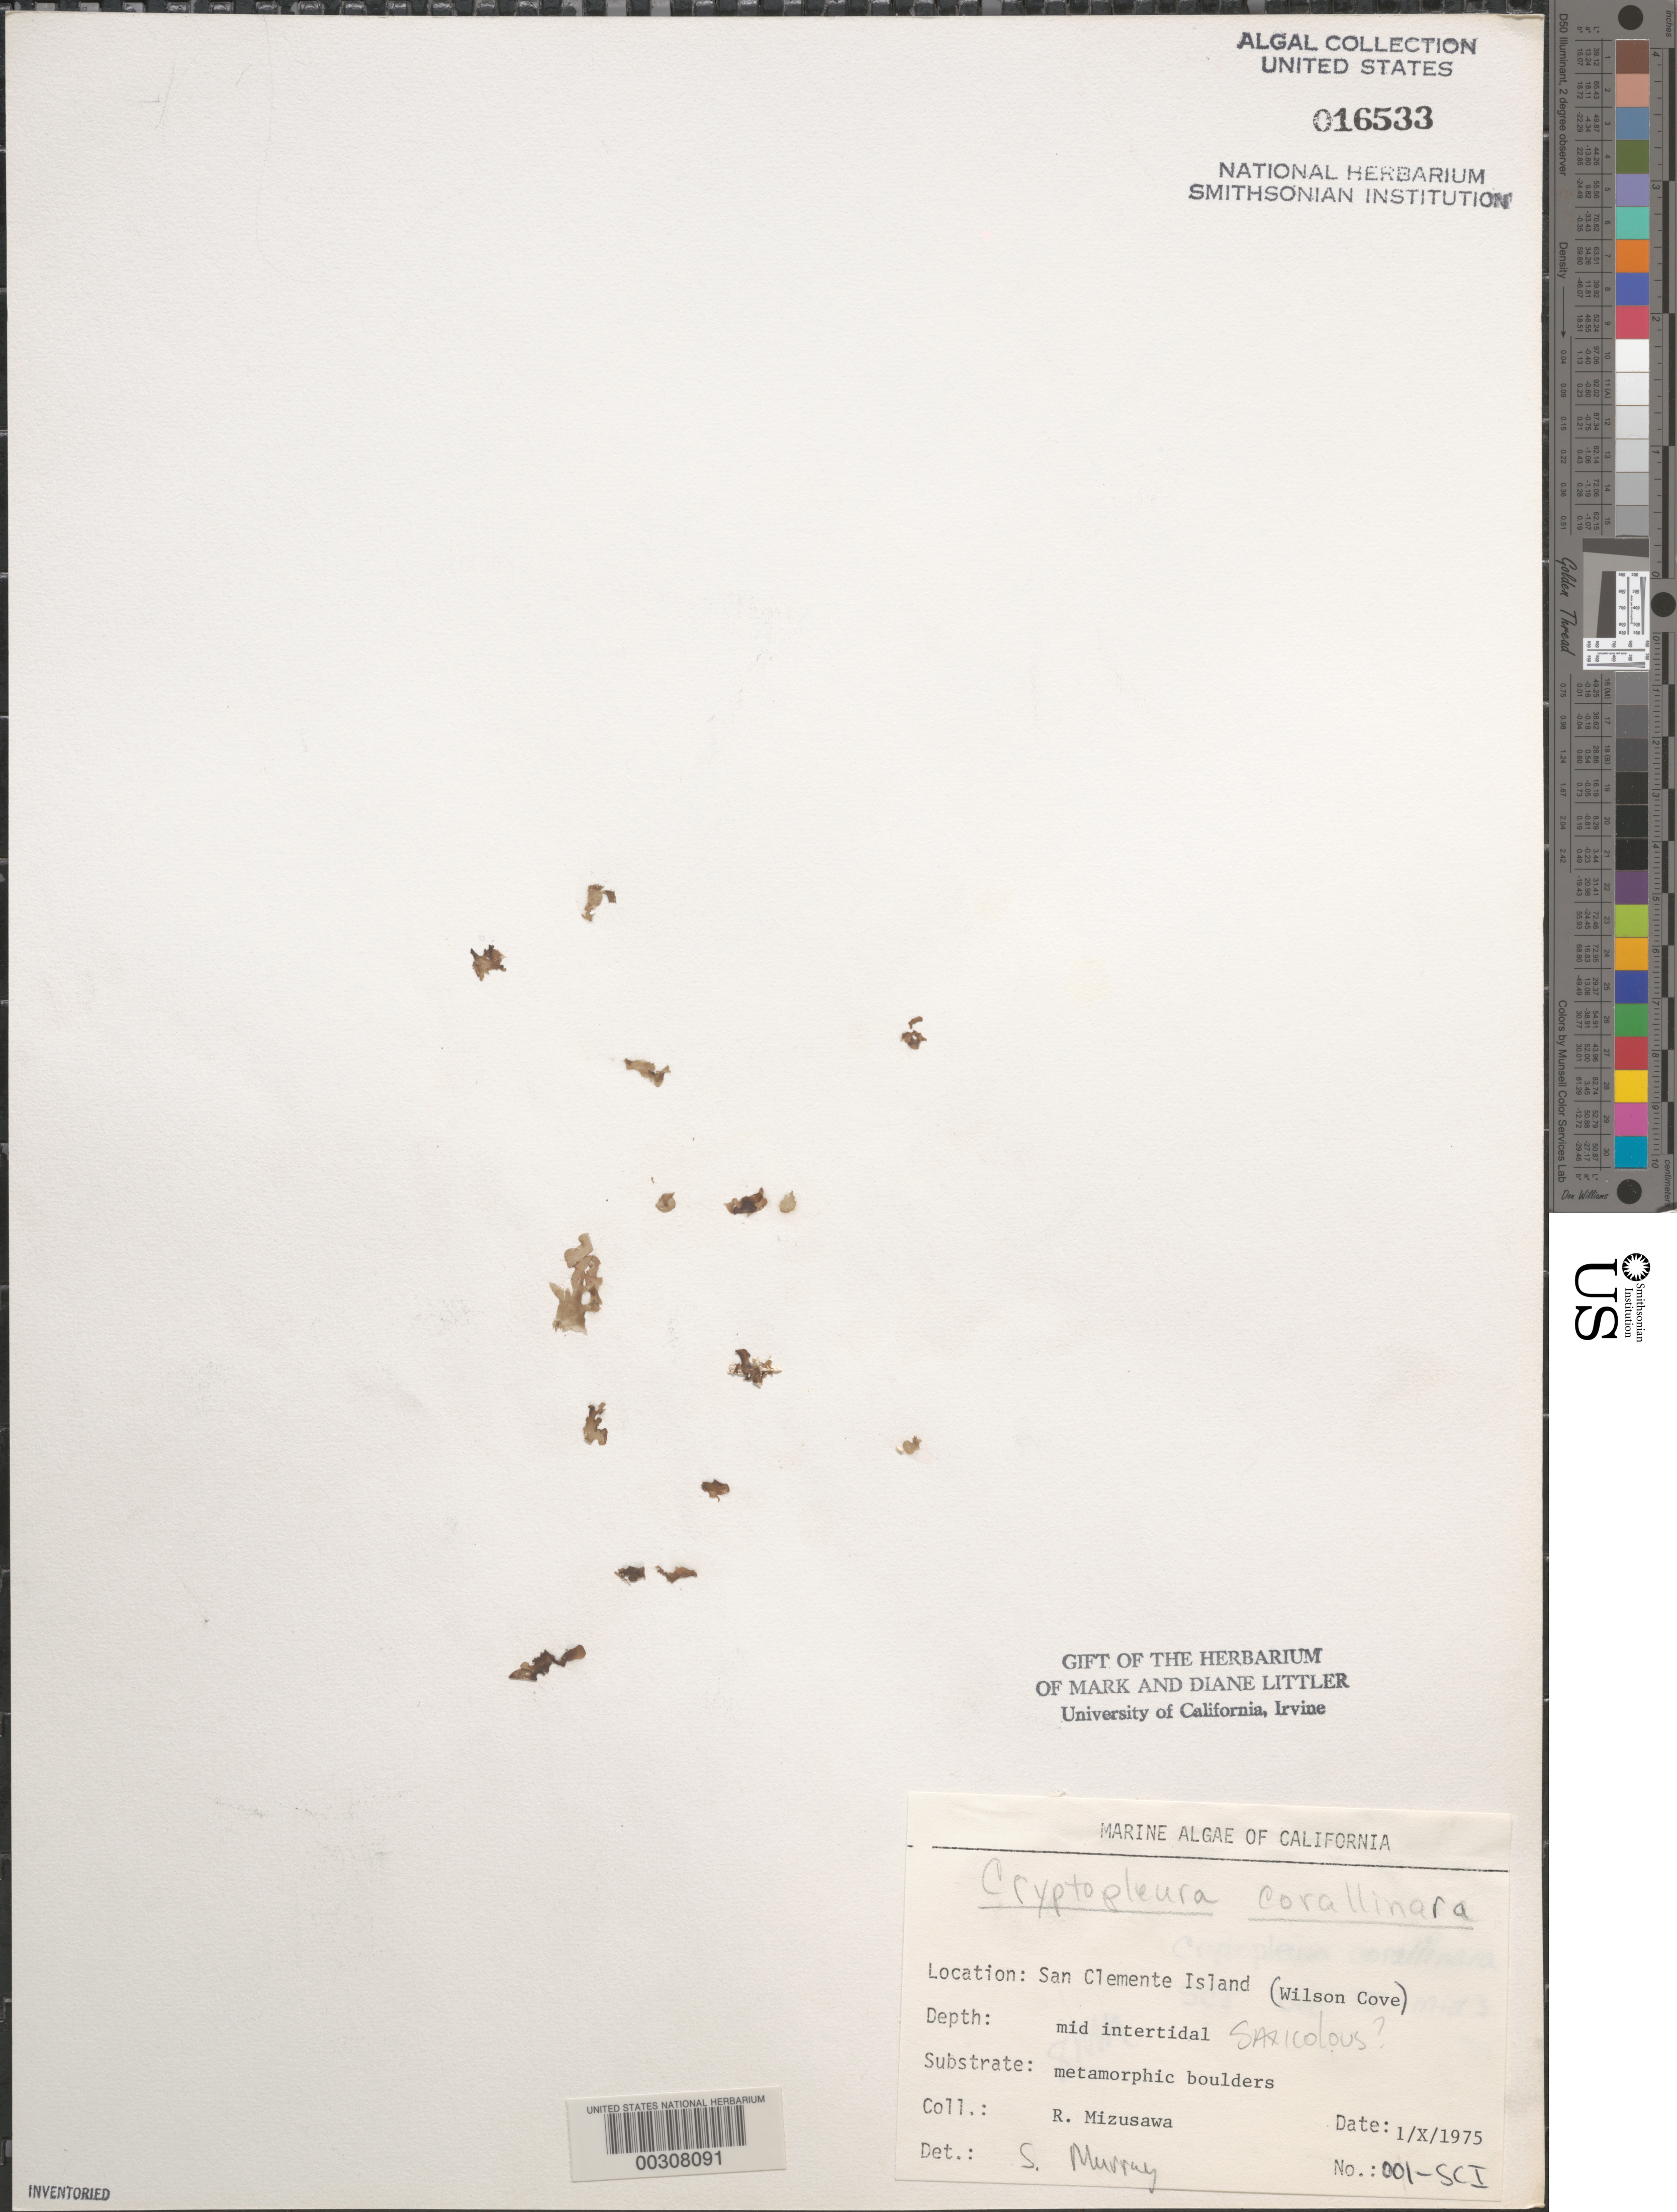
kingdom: Plantae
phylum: Rhodophyta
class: Florideophyceae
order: Ceramiales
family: Delesseriaceae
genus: Cryptopleura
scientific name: Cryptopleura corallinara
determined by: Murray, S. N.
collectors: R. Mizusawa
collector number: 001-sci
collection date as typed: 01 Oct 1975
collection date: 1975-10-01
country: United States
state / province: California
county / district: Los Angeles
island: San Clemente Island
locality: Wilson Cove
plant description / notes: BLM-SOCALBIGHT Rocky Intertidal Survey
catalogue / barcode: US 16533